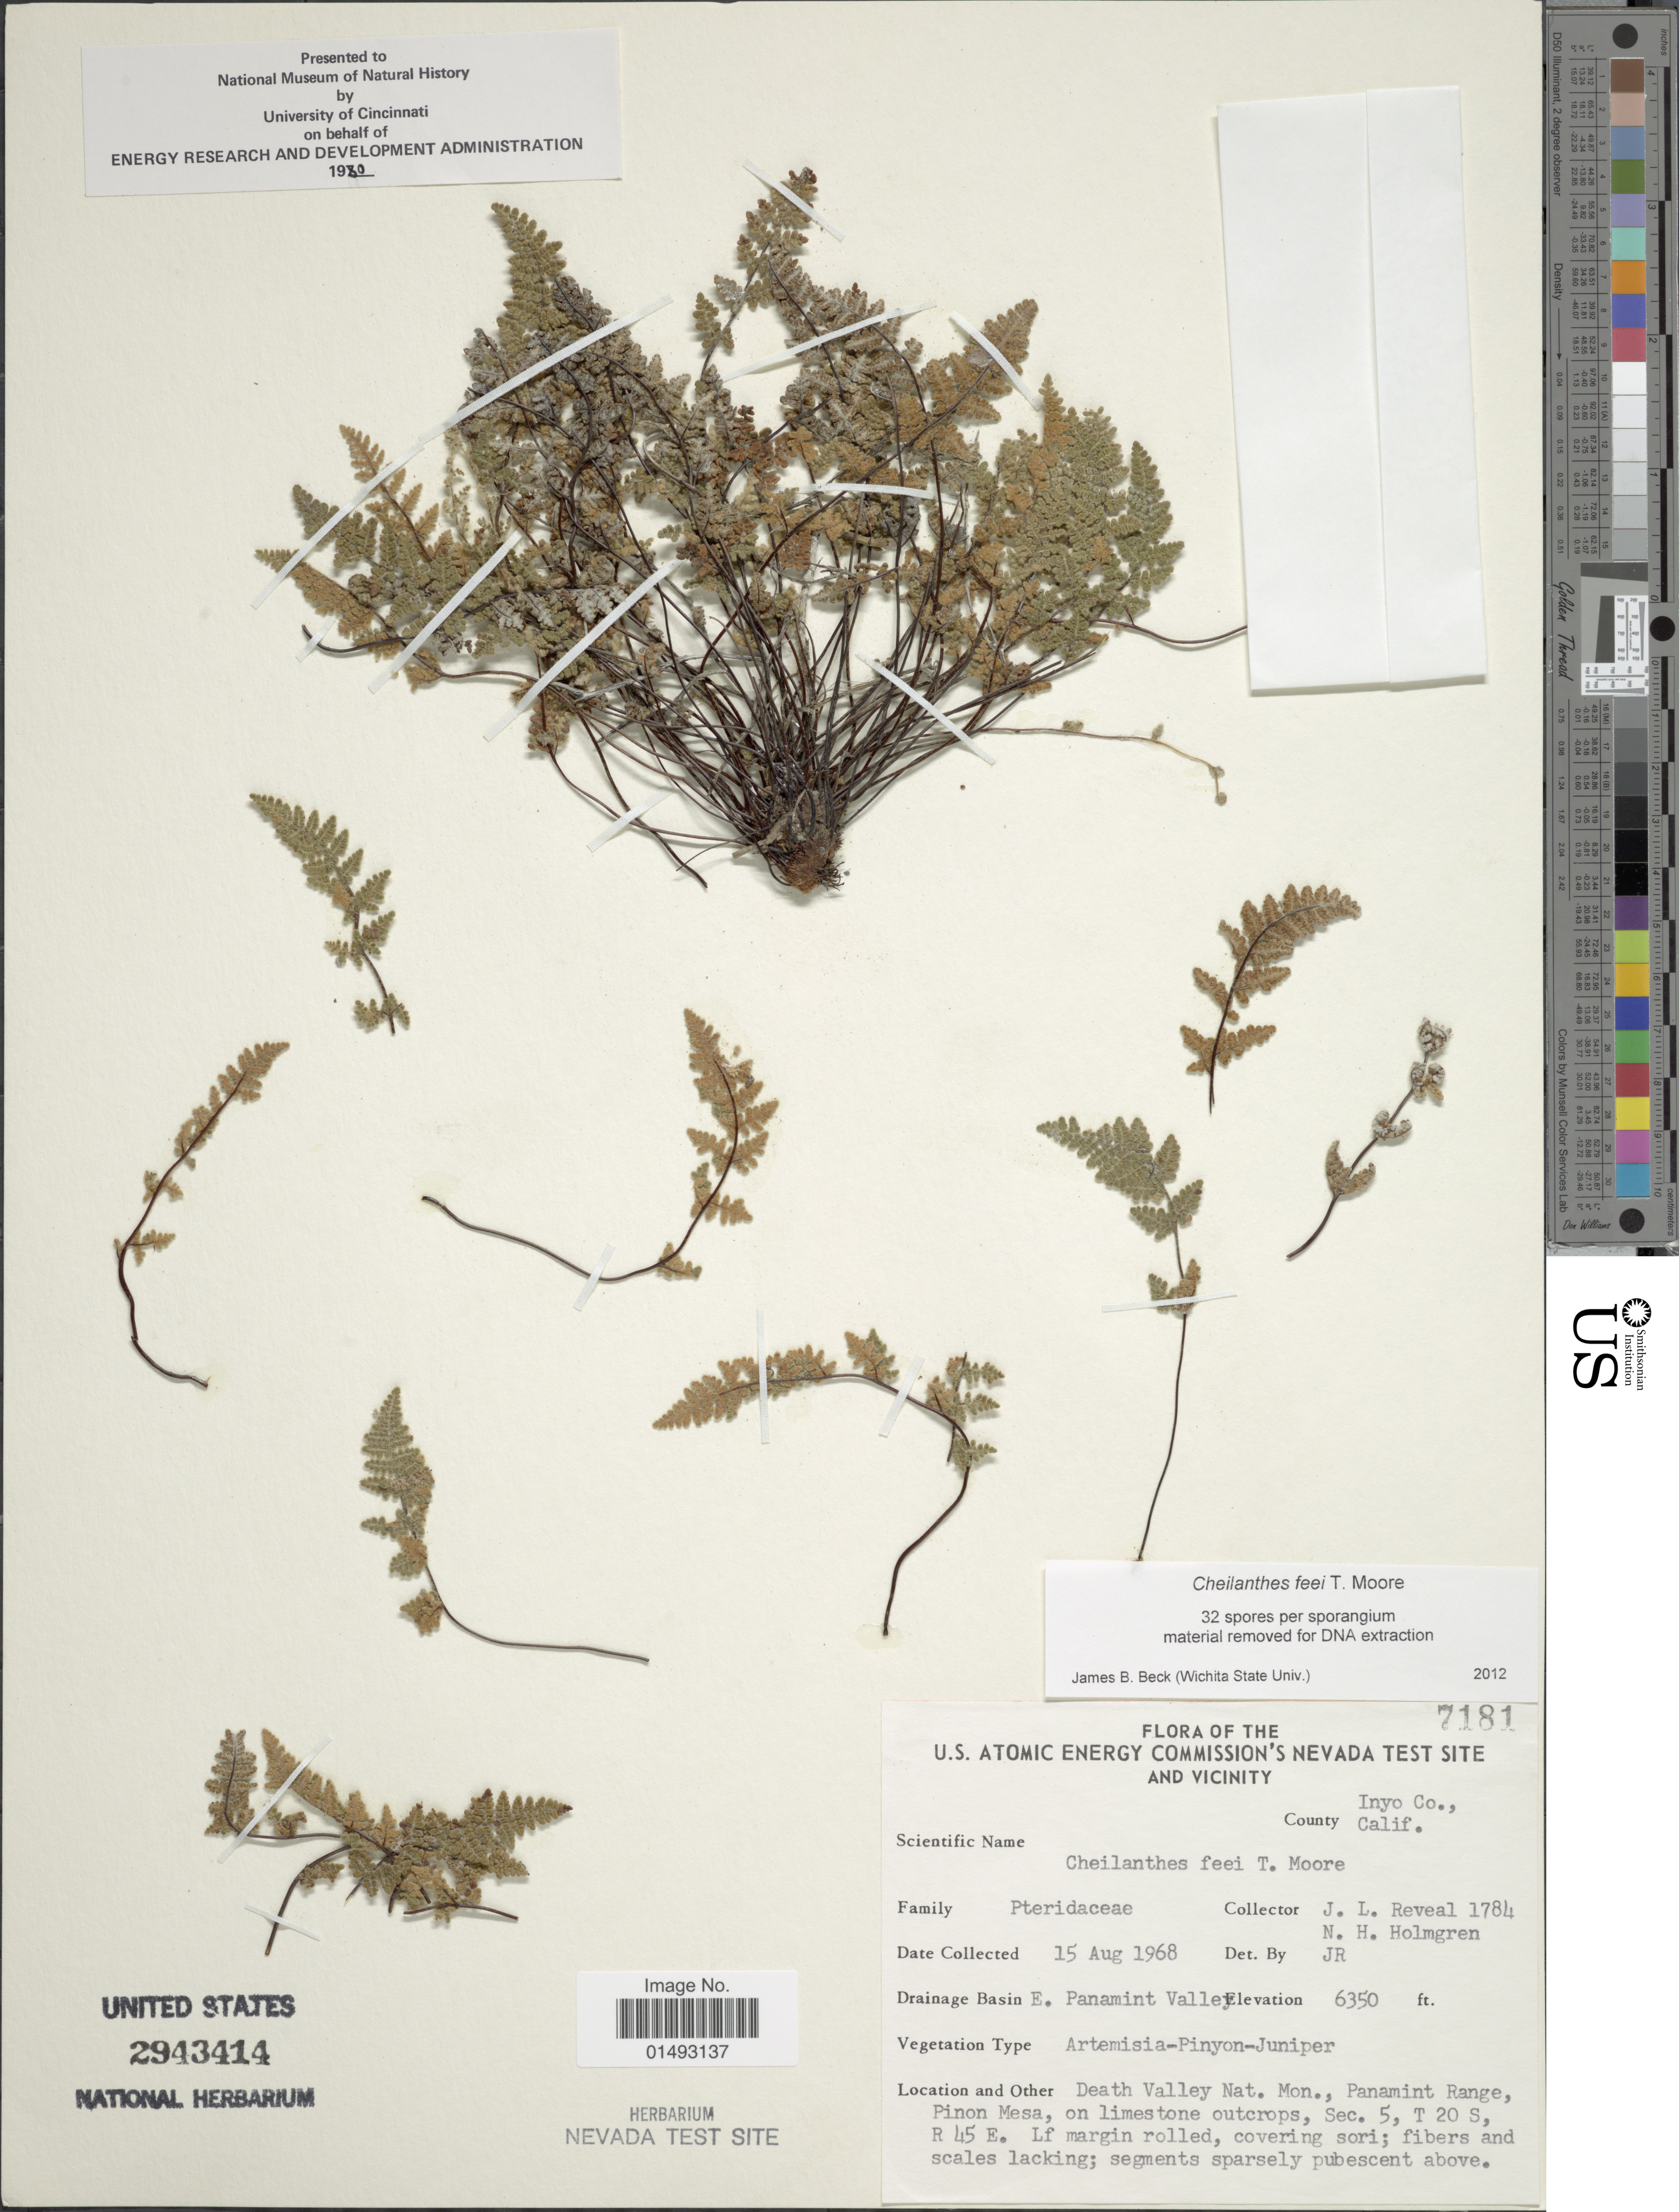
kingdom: Plantae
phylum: Tracheophyta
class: Polypodiopsida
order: Polypodiales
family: Pteridaceae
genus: Myriopteris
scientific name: Myriopteris gracilis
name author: Fée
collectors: J. L. Reveal & N. H. Holmgren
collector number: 7181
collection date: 1968-08-15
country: United States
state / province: Nevada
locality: U.S. Atomic Energy Commission's Nevada Test Site and Vicinirty, Drainage Basin E. Panamint Valley, Death Valley nat. Mon., Panamint Range, Piona Mesa, on limestone outcrops, Sec. 5 T 20 S. R 45 E.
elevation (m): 1935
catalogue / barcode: US 2943414